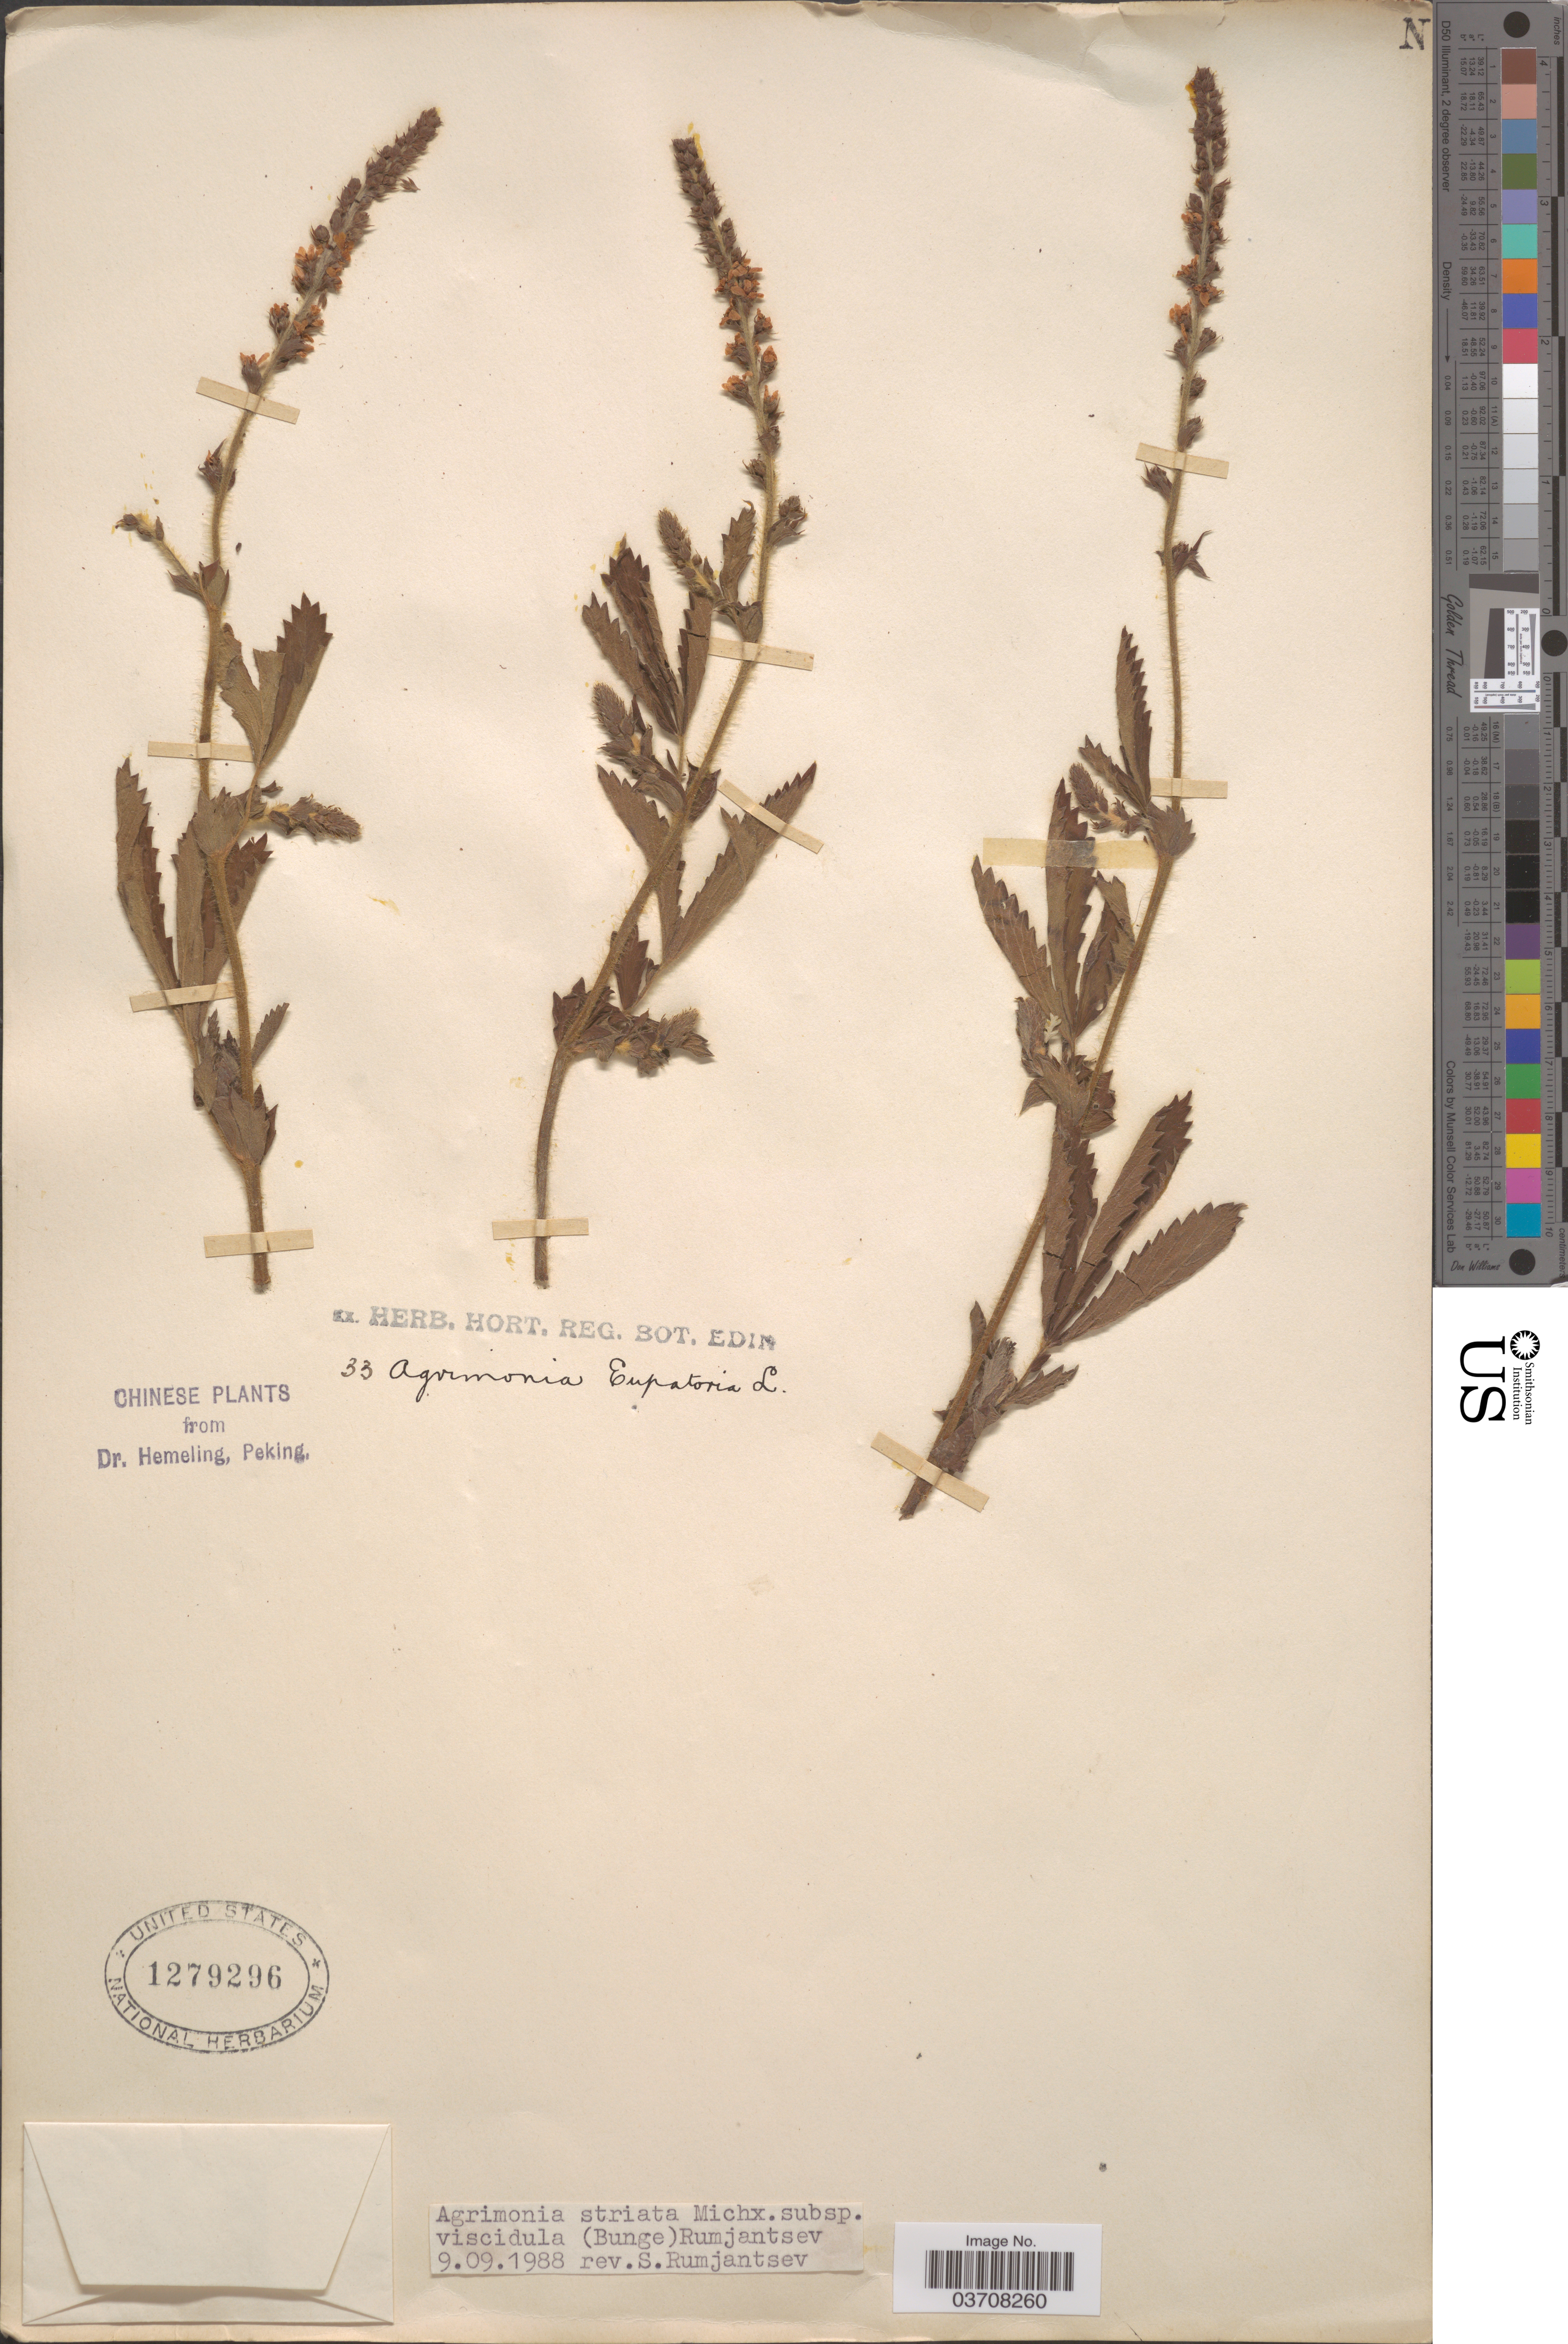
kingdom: Plantae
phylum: Tracheophyta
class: Magnoliopsida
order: Rosales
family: Rosaceae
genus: Agrimonia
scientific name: Agrimonia striata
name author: Michx.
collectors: -. Hemeling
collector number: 33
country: China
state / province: Beijing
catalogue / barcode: US 1279296